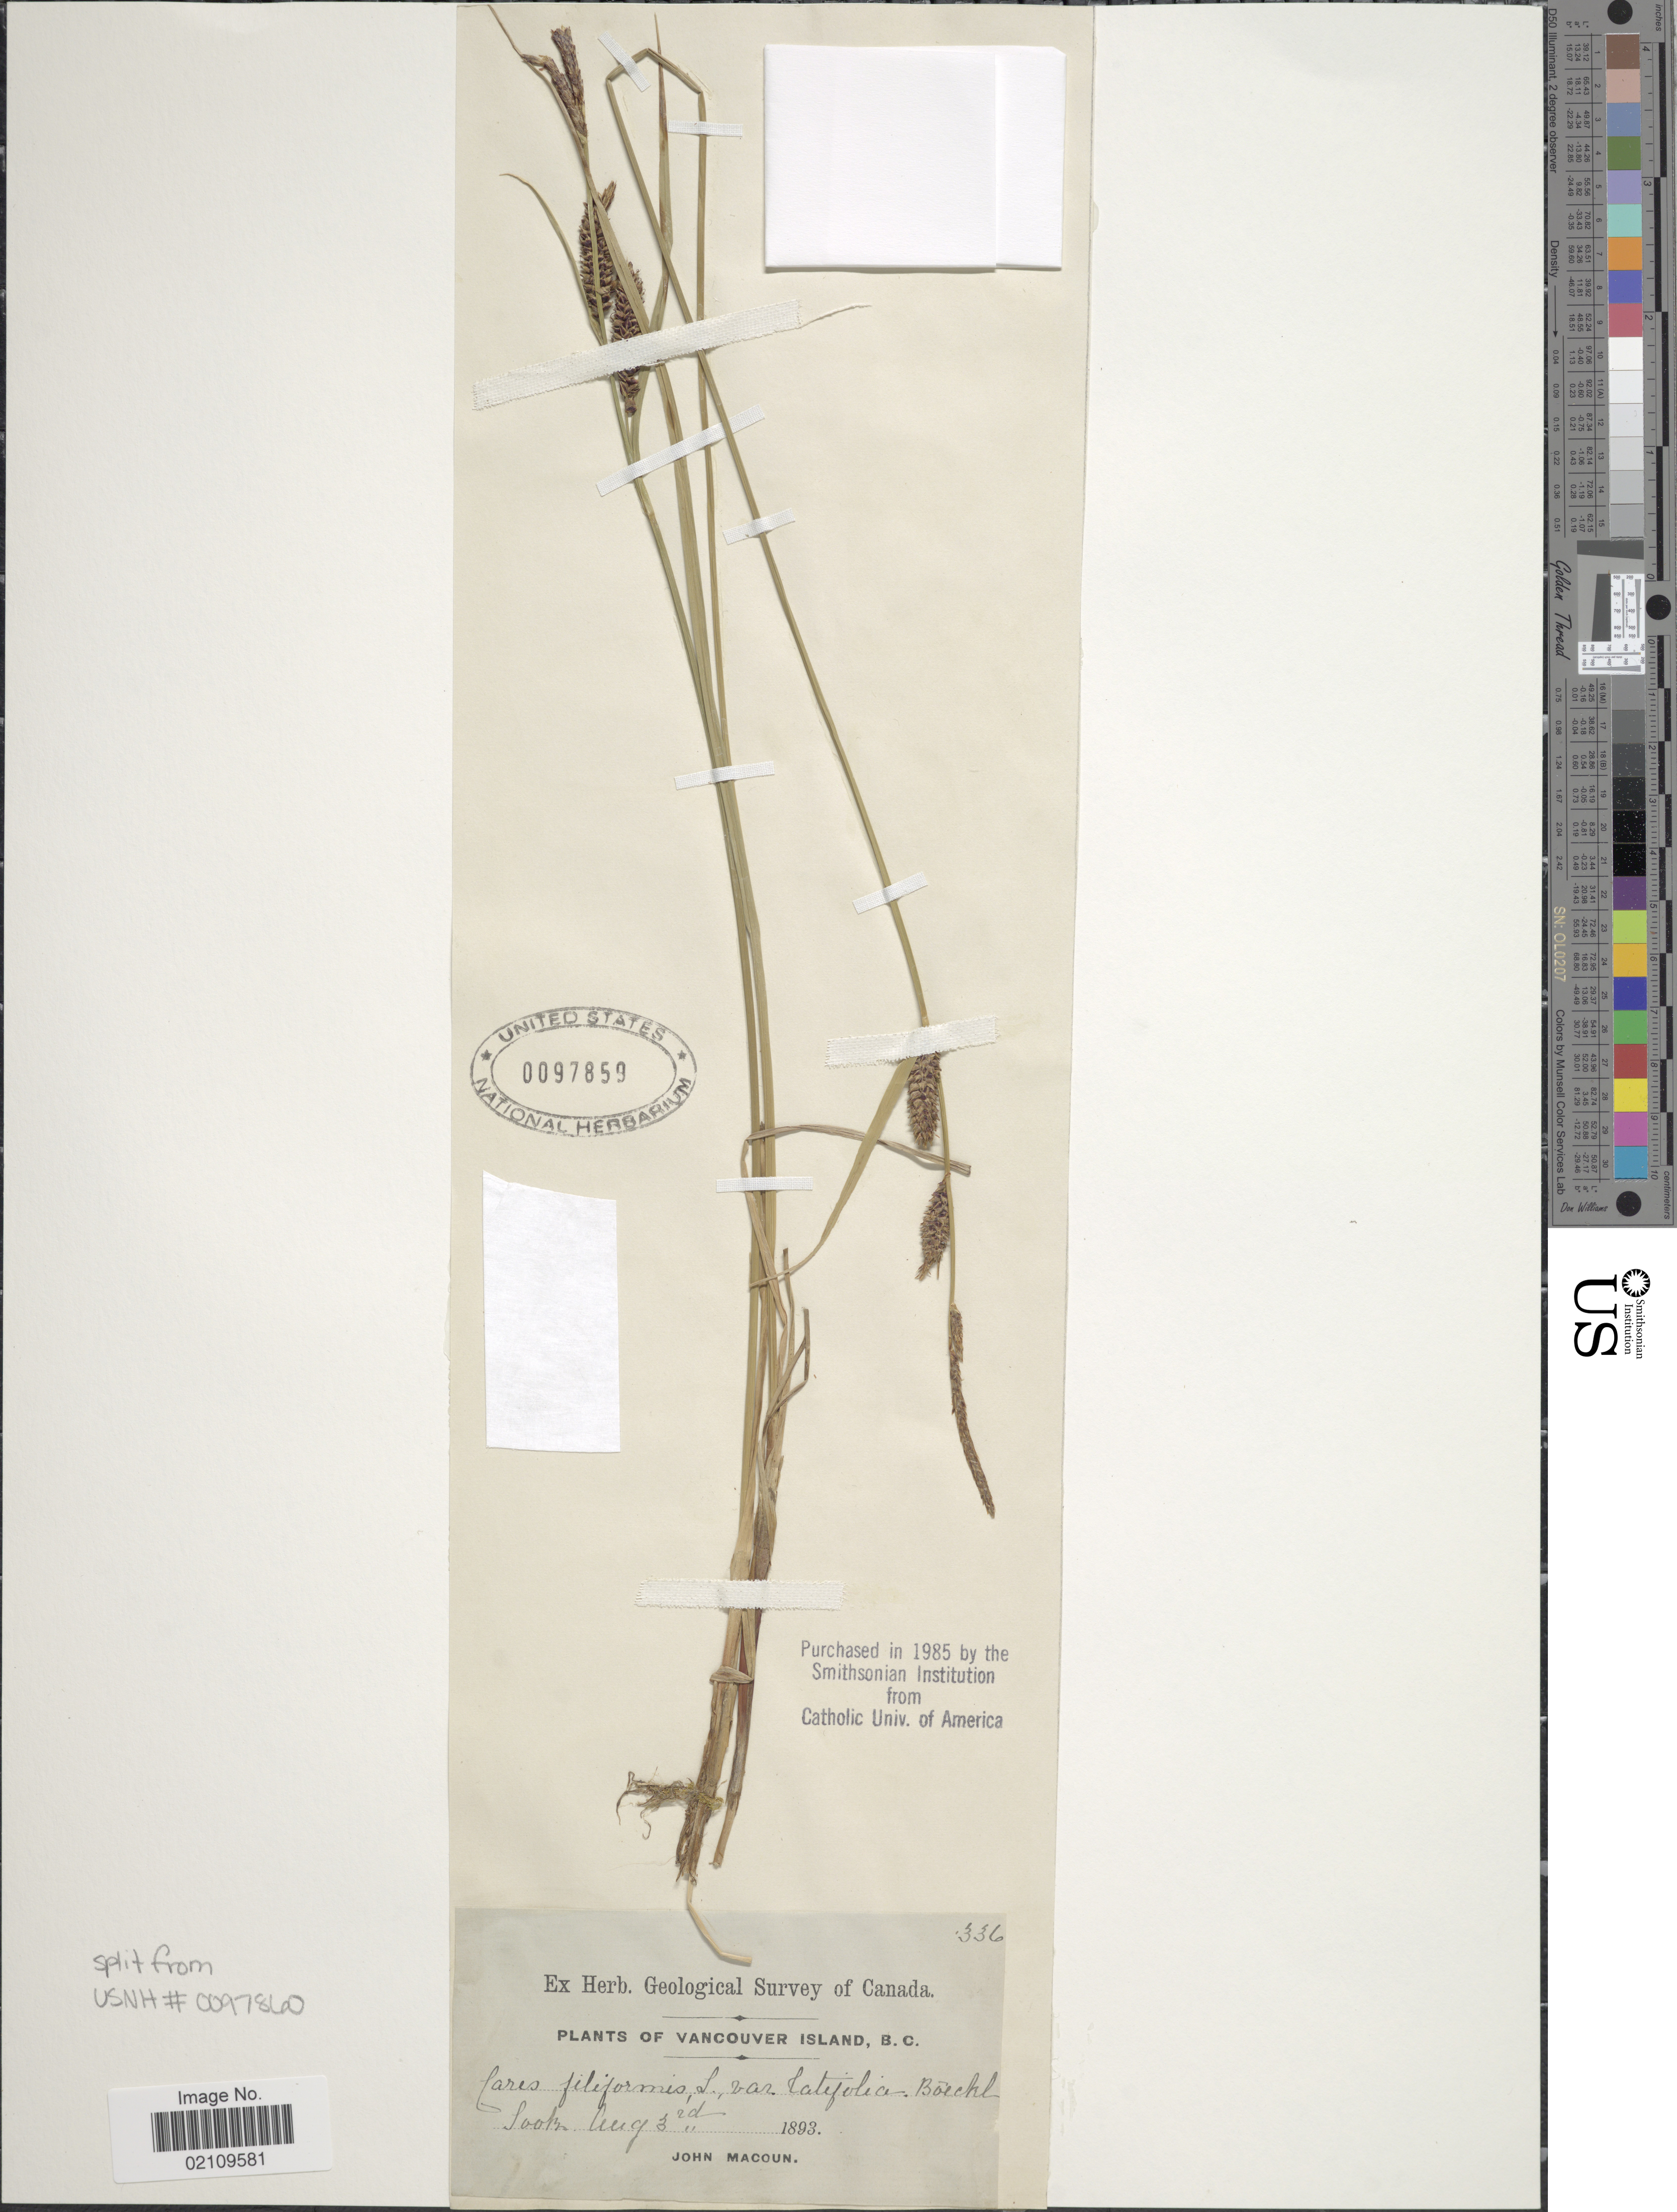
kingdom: Plantae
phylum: Tracheophyta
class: Liliopsida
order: Poales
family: Cyperaceae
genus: Carex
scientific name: Carex lasiocarpa var. americana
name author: Fernald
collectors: J. Macoun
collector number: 336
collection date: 1893-08-03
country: Canada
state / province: British Columbia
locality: Vancouver Island, Sooke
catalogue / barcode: US 97859